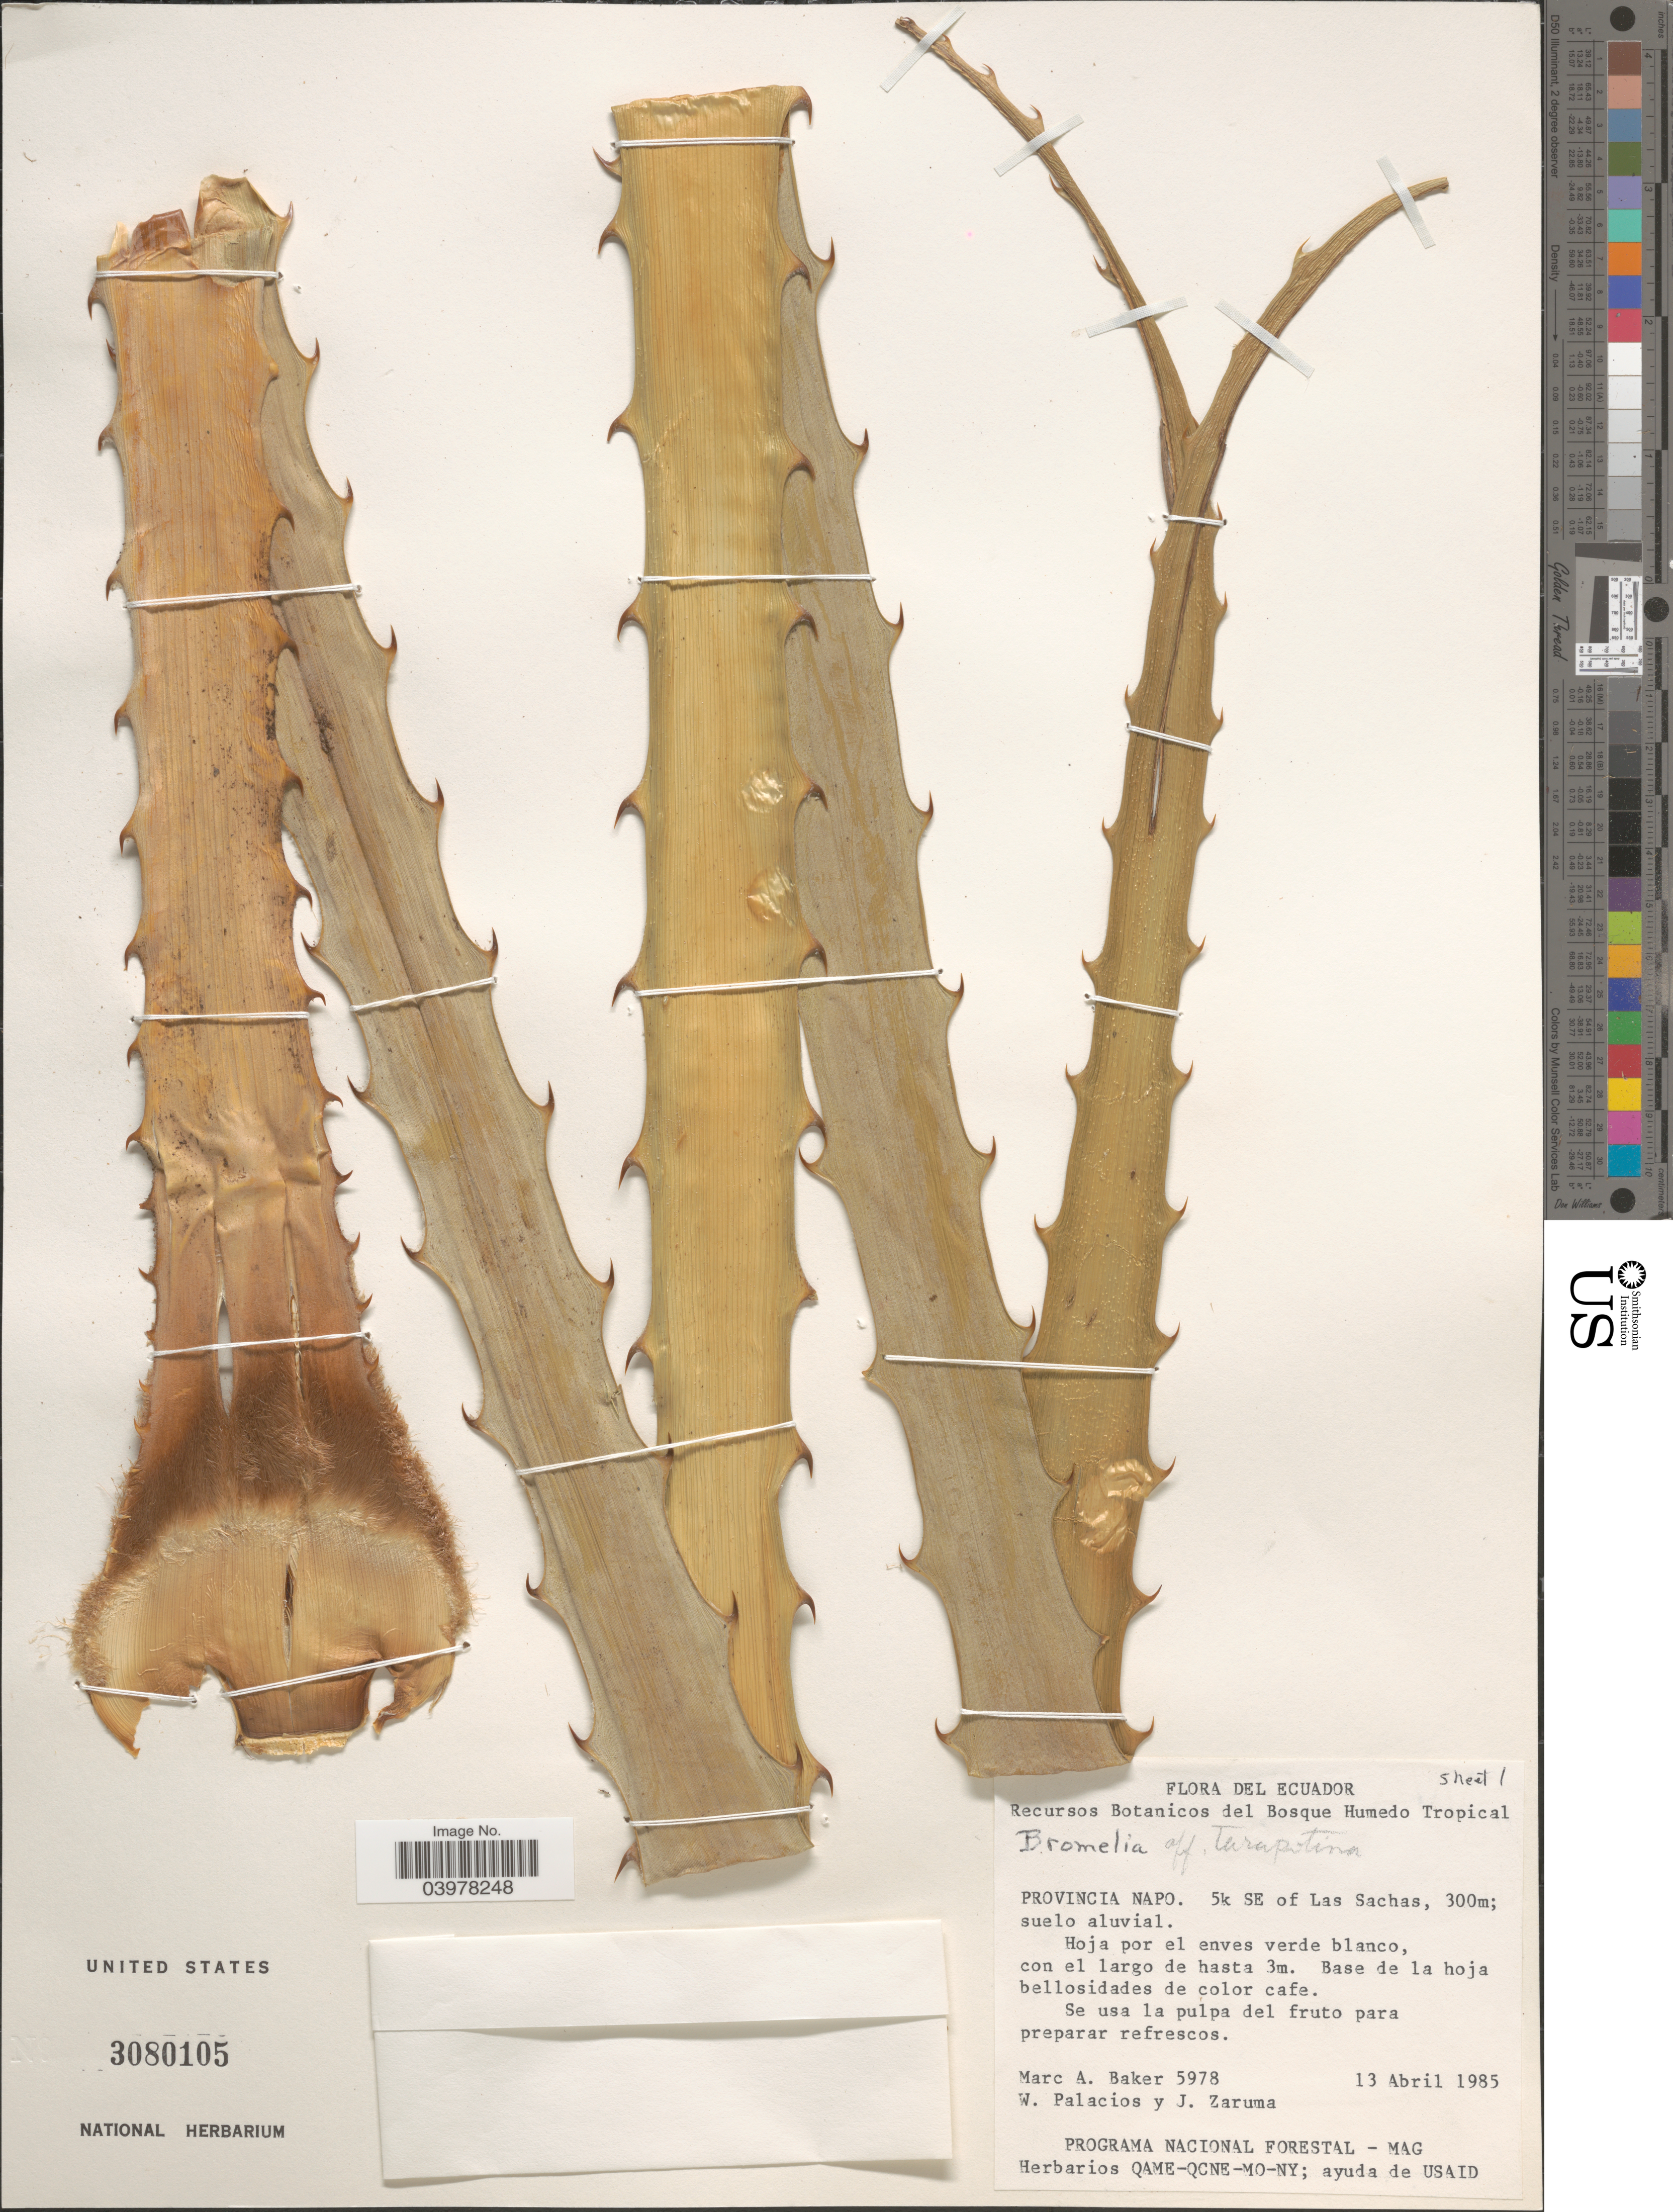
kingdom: Plantae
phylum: Tracheophyta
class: Liliopsida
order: Poales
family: Bromeliaceae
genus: Bromelia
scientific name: Bromelia tarapotina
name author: Ule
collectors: M. A. Baker, W. Palacios & J. Zaruma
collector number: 5978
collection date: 1985-04-13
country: Ecuador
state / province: Napo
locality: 5k SE of Las Sachas.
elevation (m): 300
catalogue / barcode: US 3080105